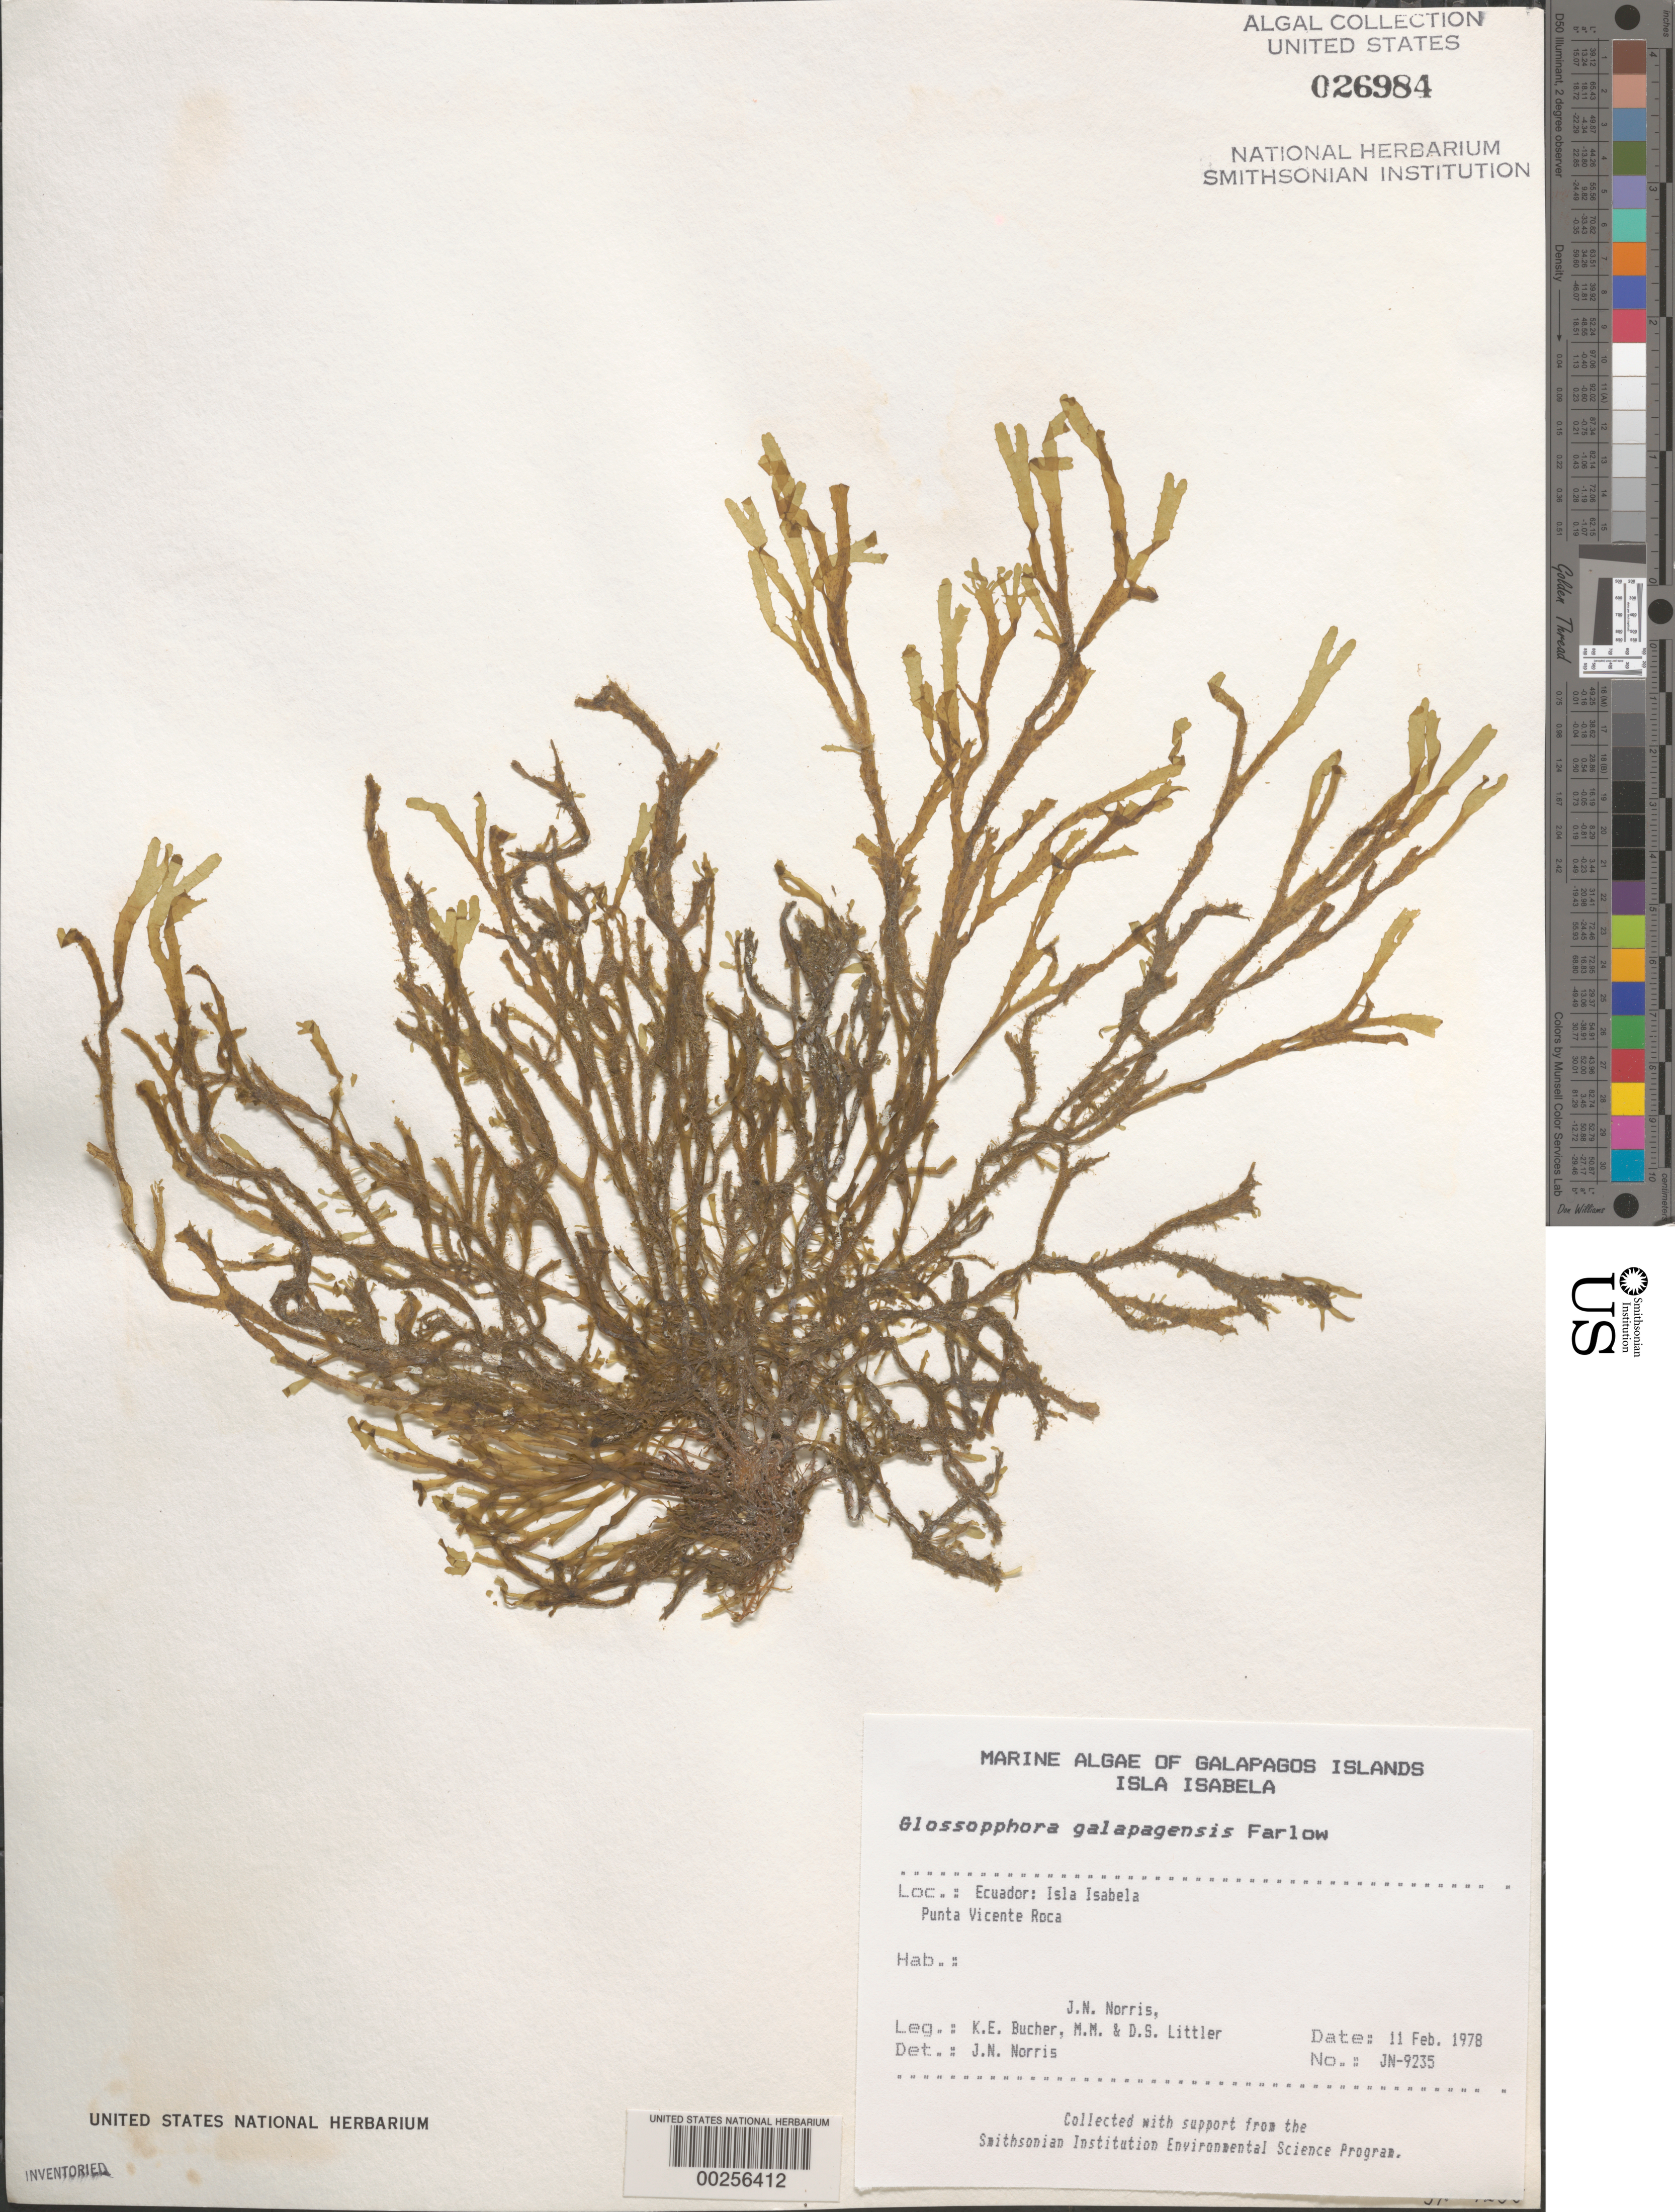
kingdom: Chromista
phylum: Ochrophyta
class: Phaeophyceae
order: Dictyotales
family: Dictyotaceae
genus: Dictyota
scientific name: Dictyota galapagensis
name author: (Farl.) De Clerck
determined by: Algae name updating Project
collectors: J. N. Norris, K. E. Bucher, M. M. Littler & D. S. Littler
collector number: JN-9235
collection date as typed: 11 Feb 1978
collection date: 1978-02-11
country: Ecuador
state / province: Colón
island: Isabela [Albemarle]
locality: Punta Vicente Roca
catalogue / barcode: US 26984